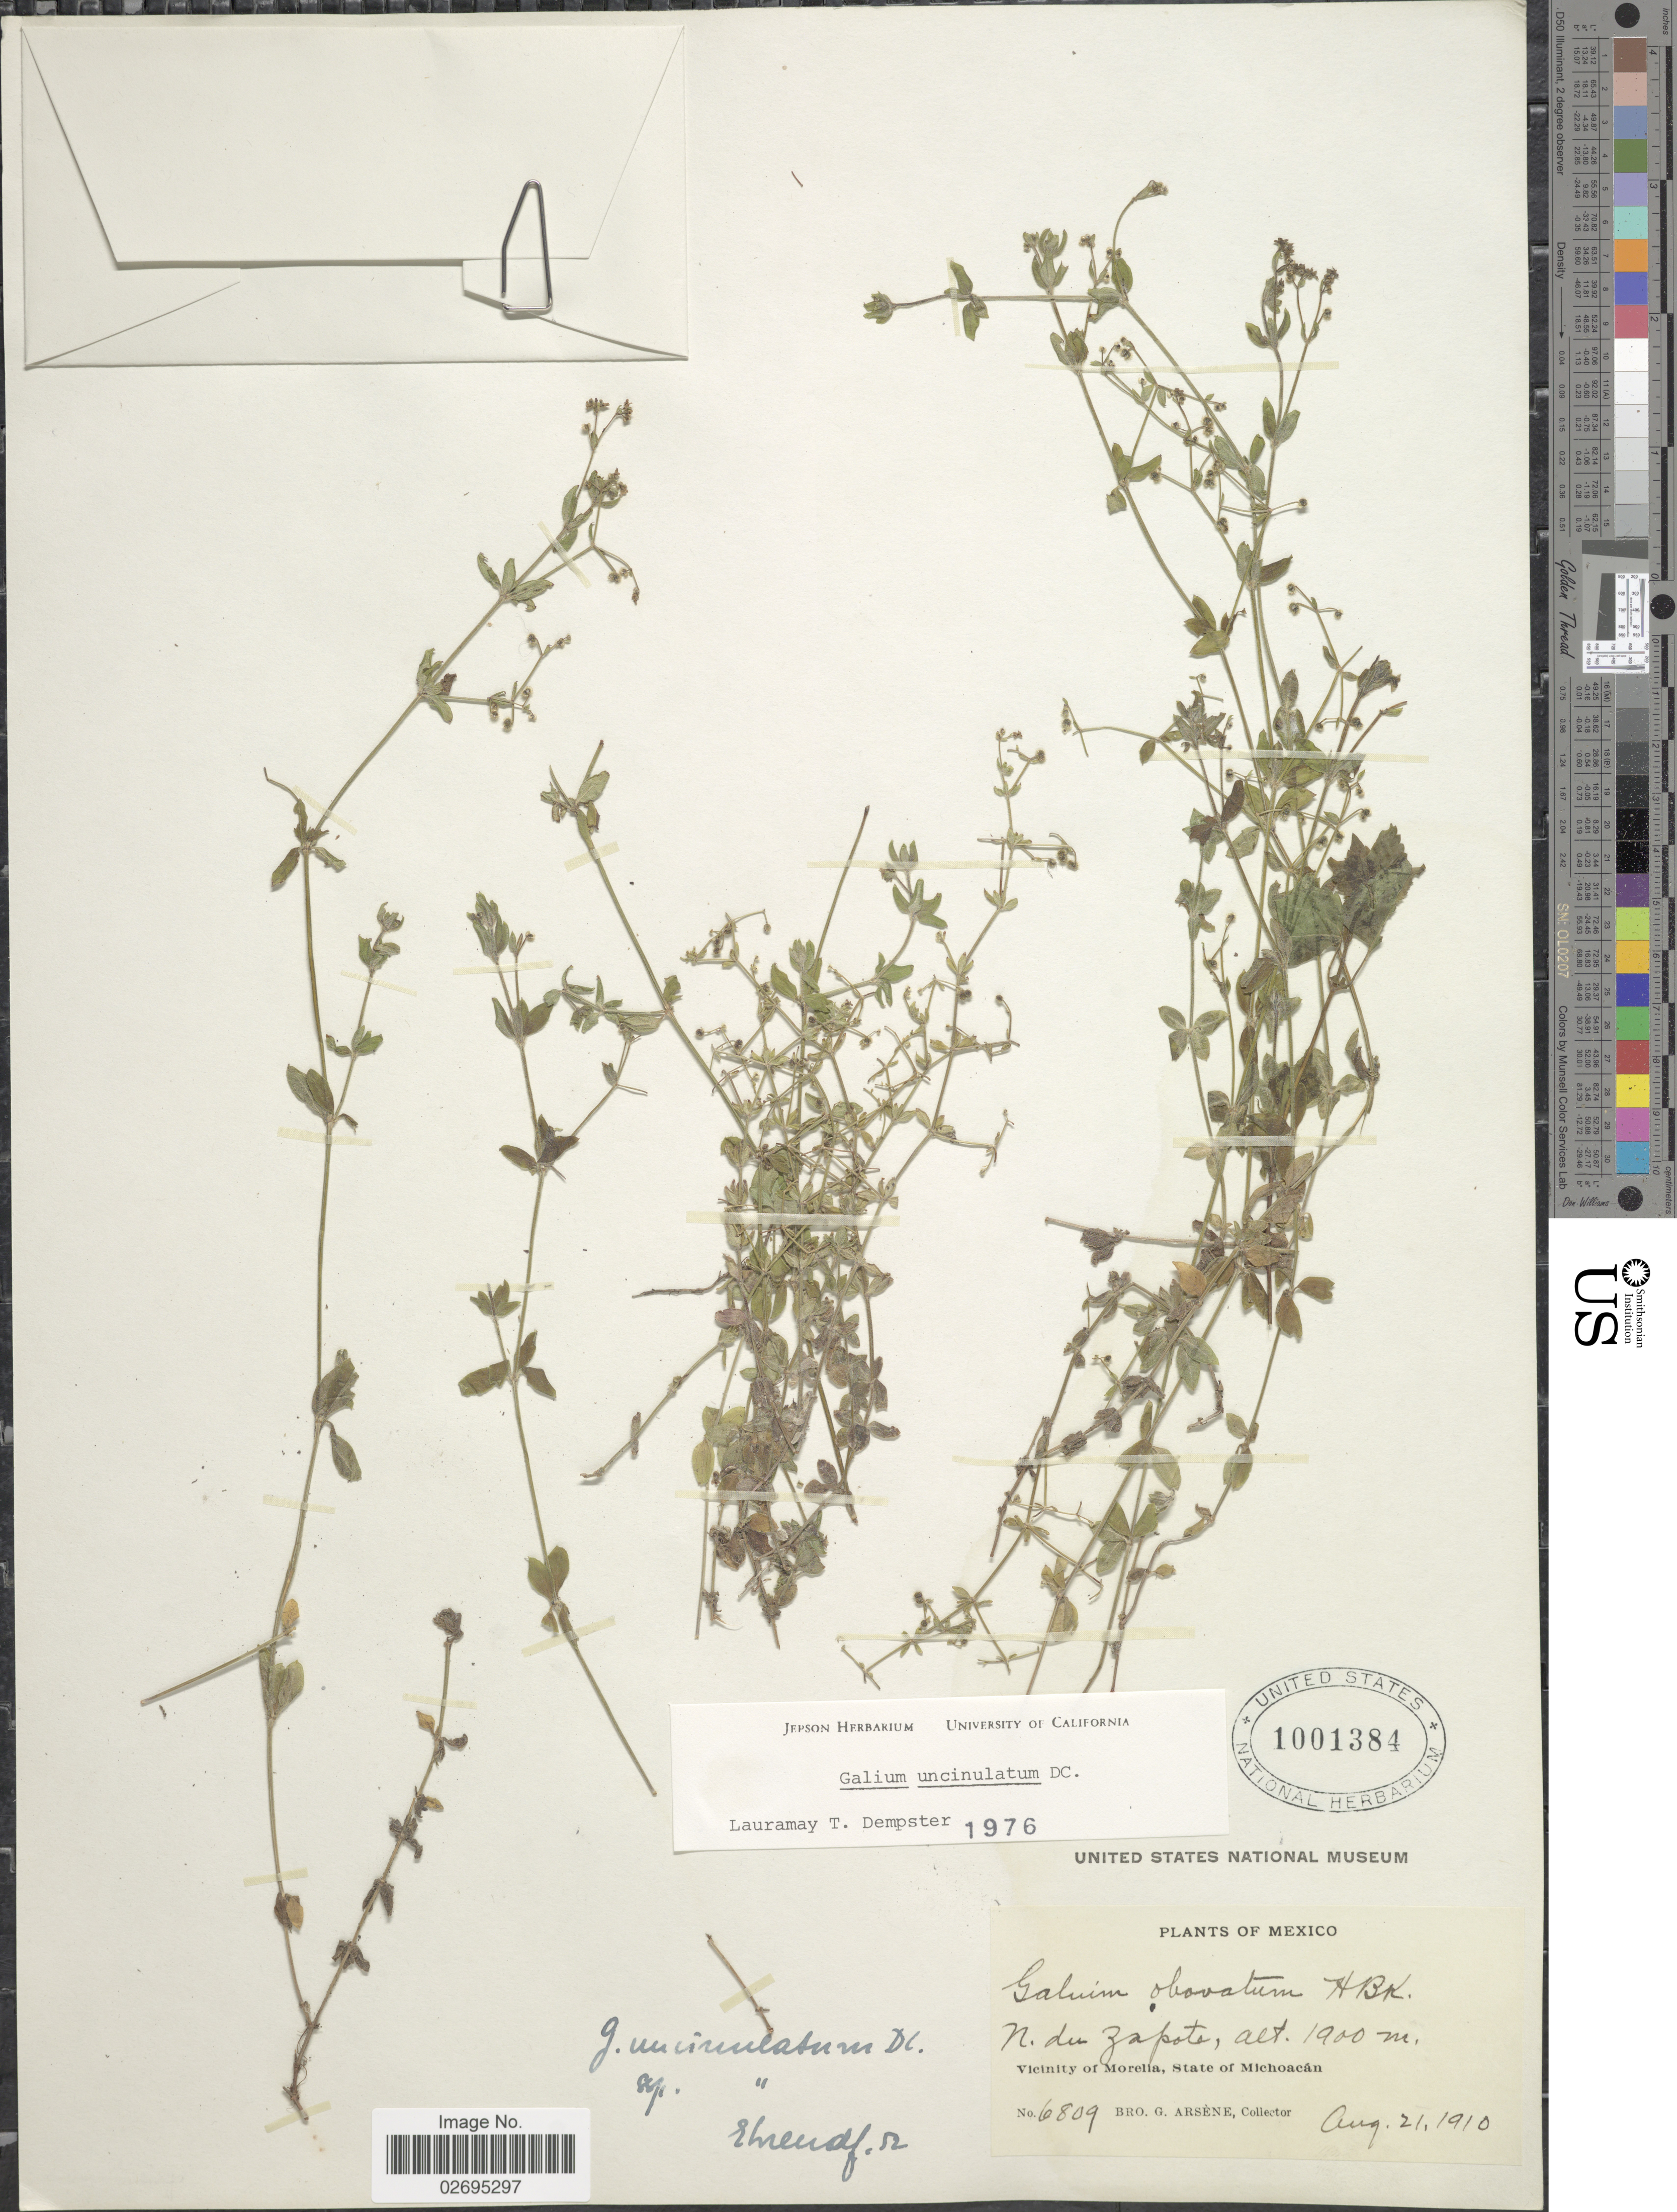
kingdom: Plantae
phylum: Tracheophyta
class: Magnoliopsida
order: Gentianales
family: Rubiaceae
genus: Galium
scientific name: Galium uncinulatum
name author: DC.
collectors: Bro. G. Arsène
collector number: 6809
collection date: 1910-08-21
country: Mexico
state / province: Michoacán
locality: N. du Zapote, Vicinity of Morelia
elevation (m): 1900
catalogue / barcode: US 1001384